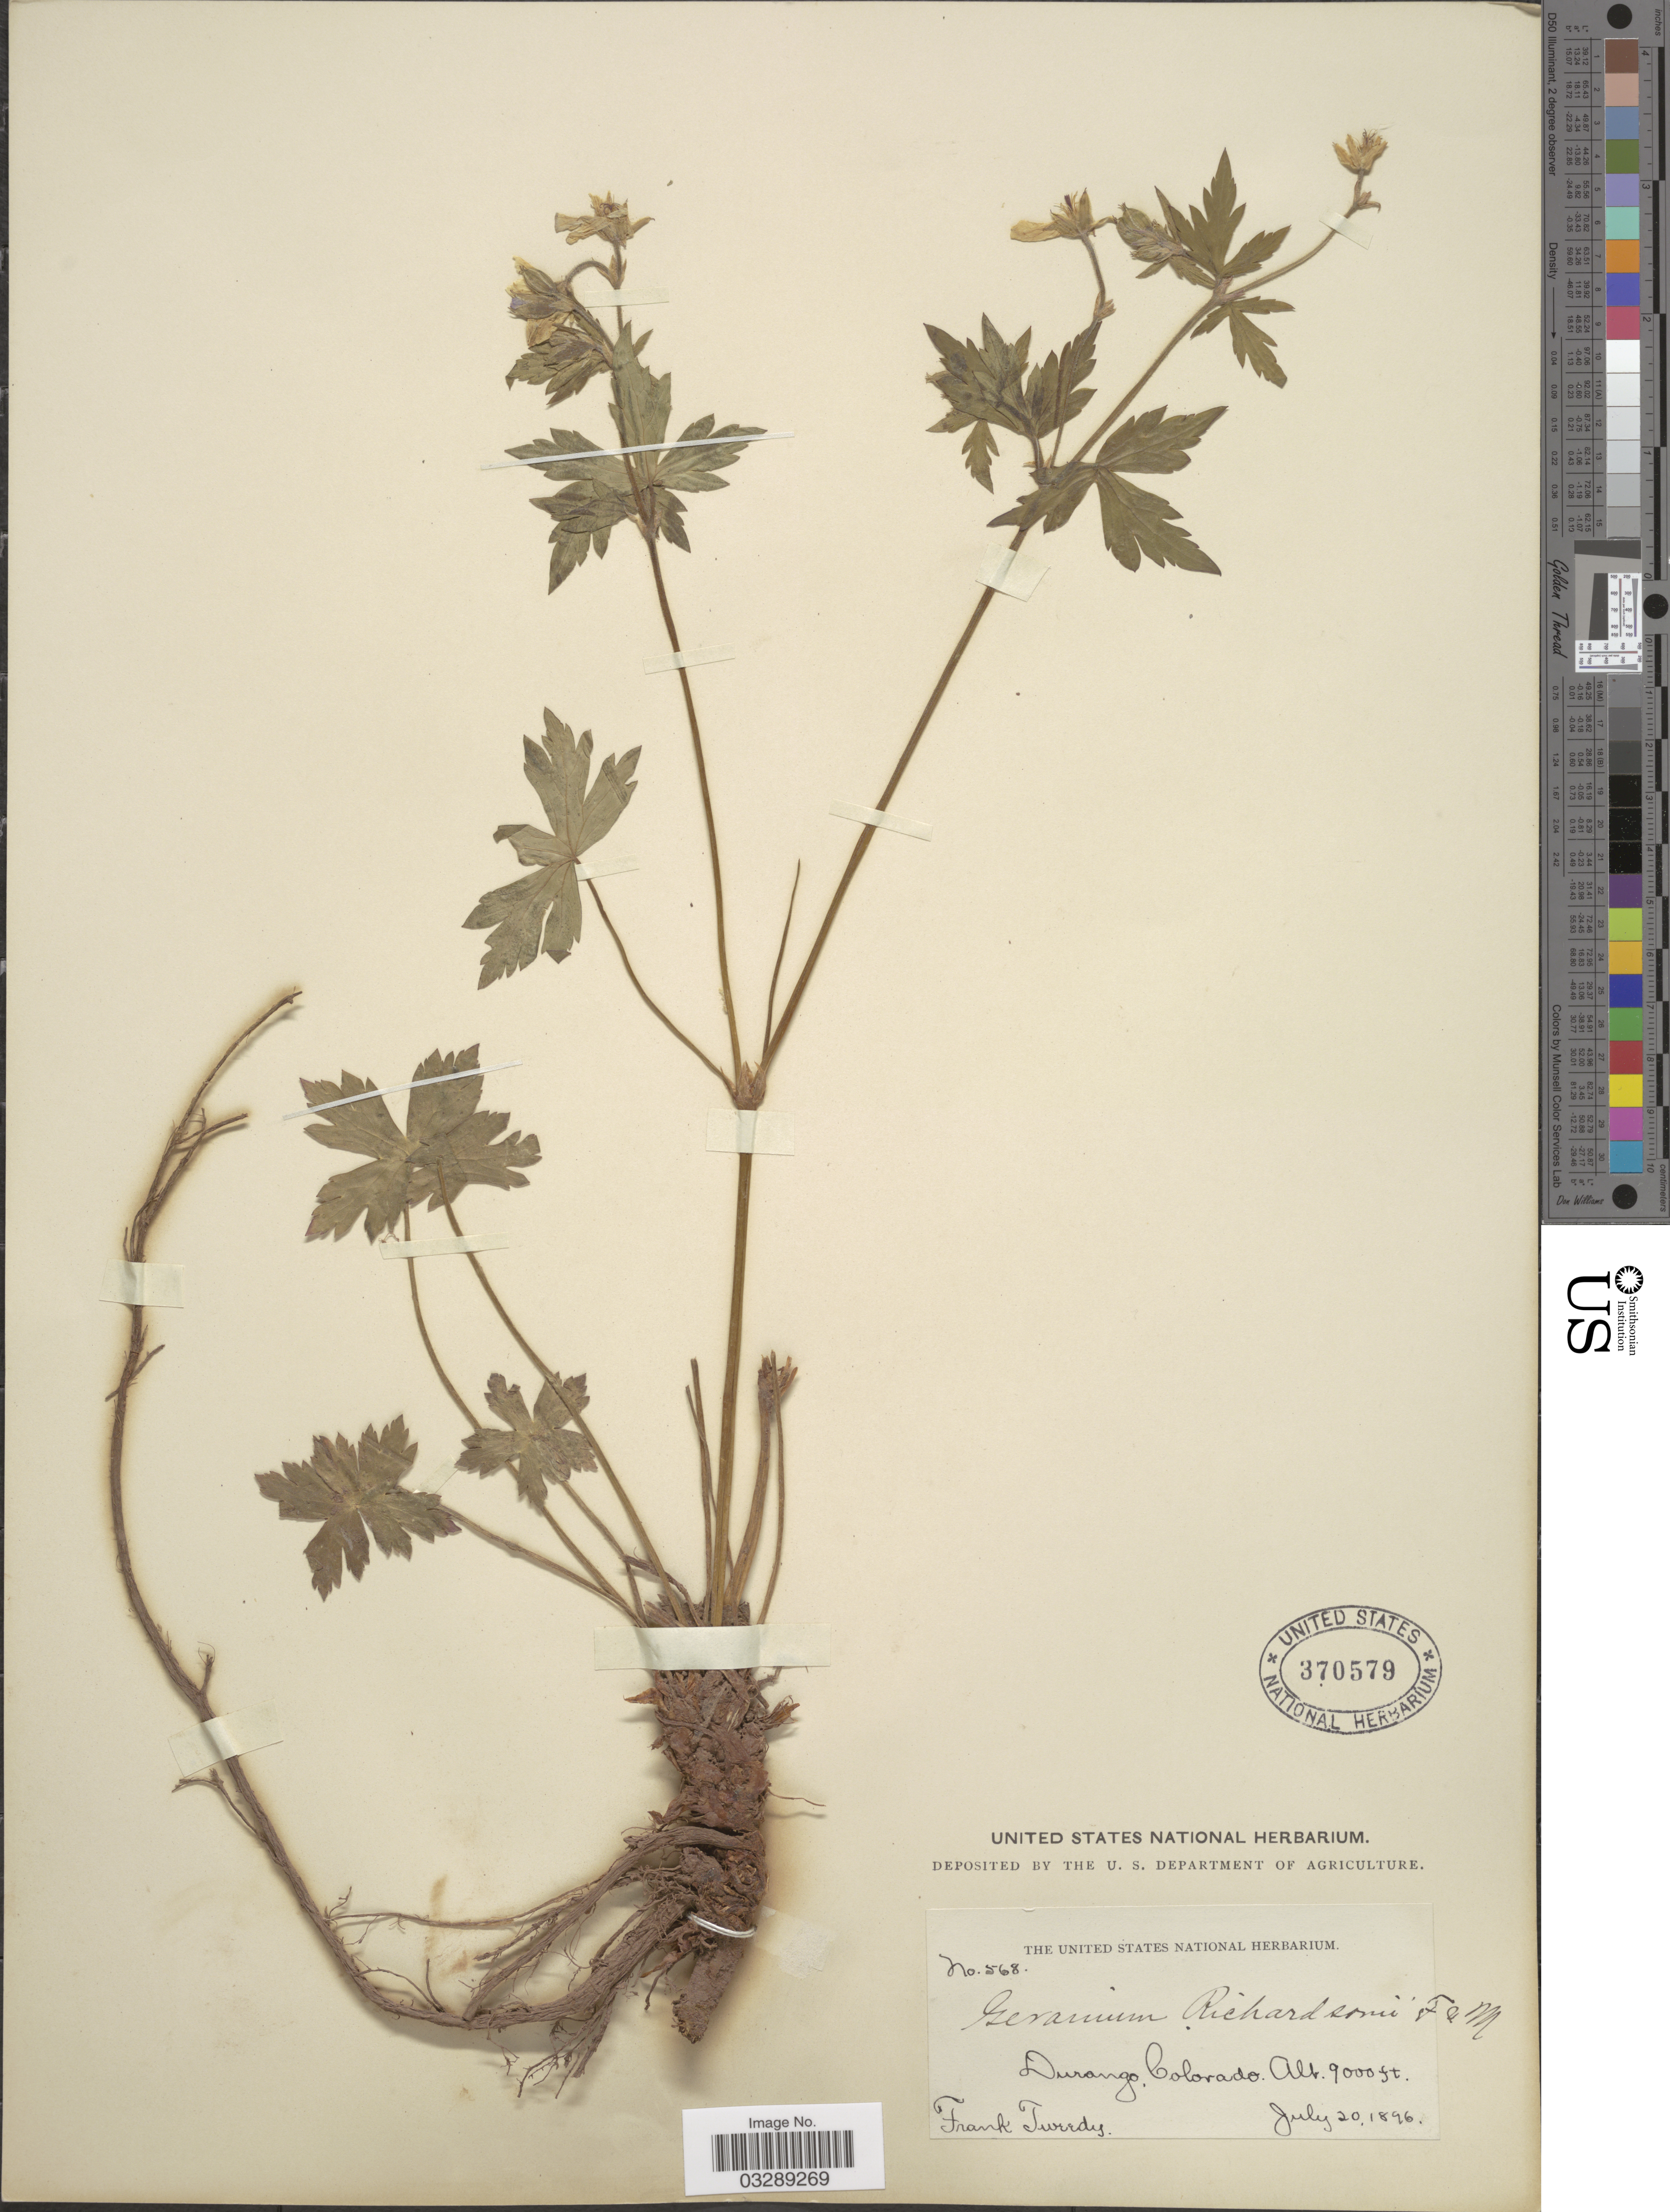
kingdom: Plantae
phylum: Tracheophyta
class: Magnoliopsida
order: Geraniales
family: Geraniaceae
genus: Geranium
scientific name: Geranium richardsonii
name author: Fisch. & Trautv.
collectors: F. Tweedy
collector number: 568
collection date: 1896-07-20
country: United States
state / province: Colorado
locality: Durango.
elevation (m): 2743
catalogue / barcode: US 370579